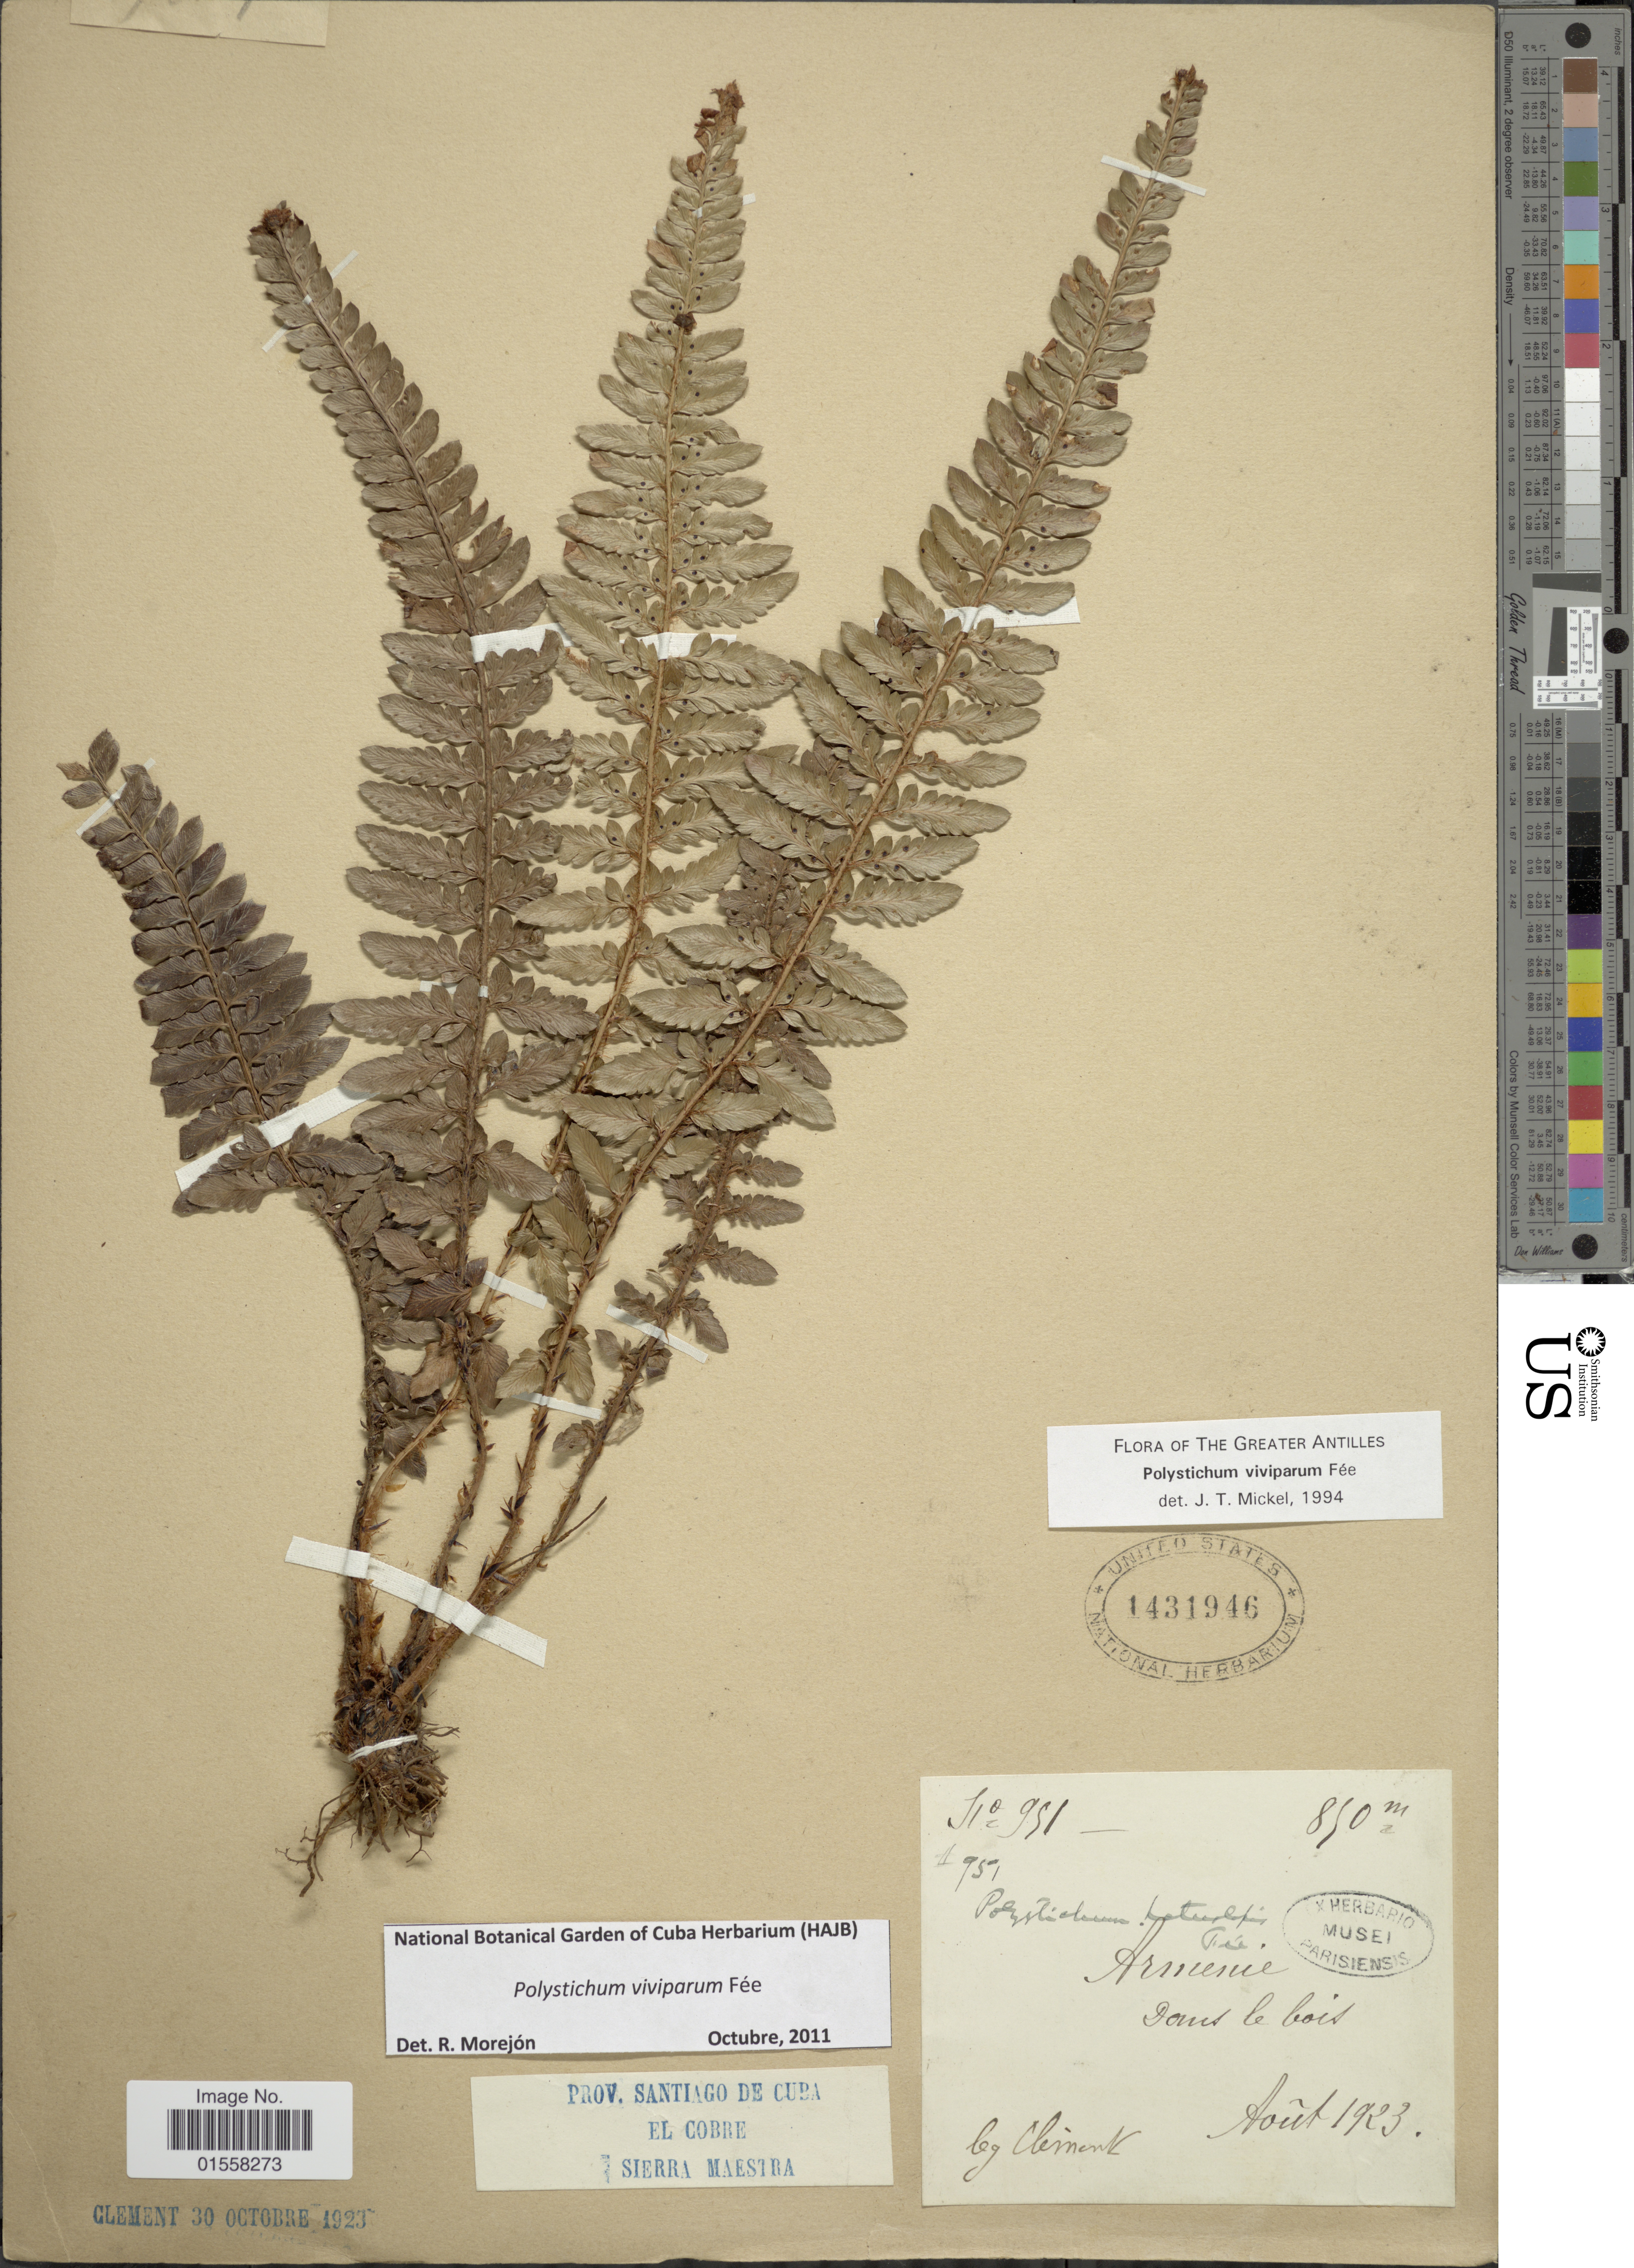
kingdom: Plantae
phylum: Tracheophyta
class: Polypodiopsida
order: Polypodiales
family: Dryopteridaceae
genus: Polystichum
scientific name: Polystichum viviparum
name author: Fée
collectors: -. Clement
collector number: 951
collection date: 1923-08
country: Cuba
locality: Armenie. Dans le bois.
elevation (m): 850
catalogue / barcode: US 1431946